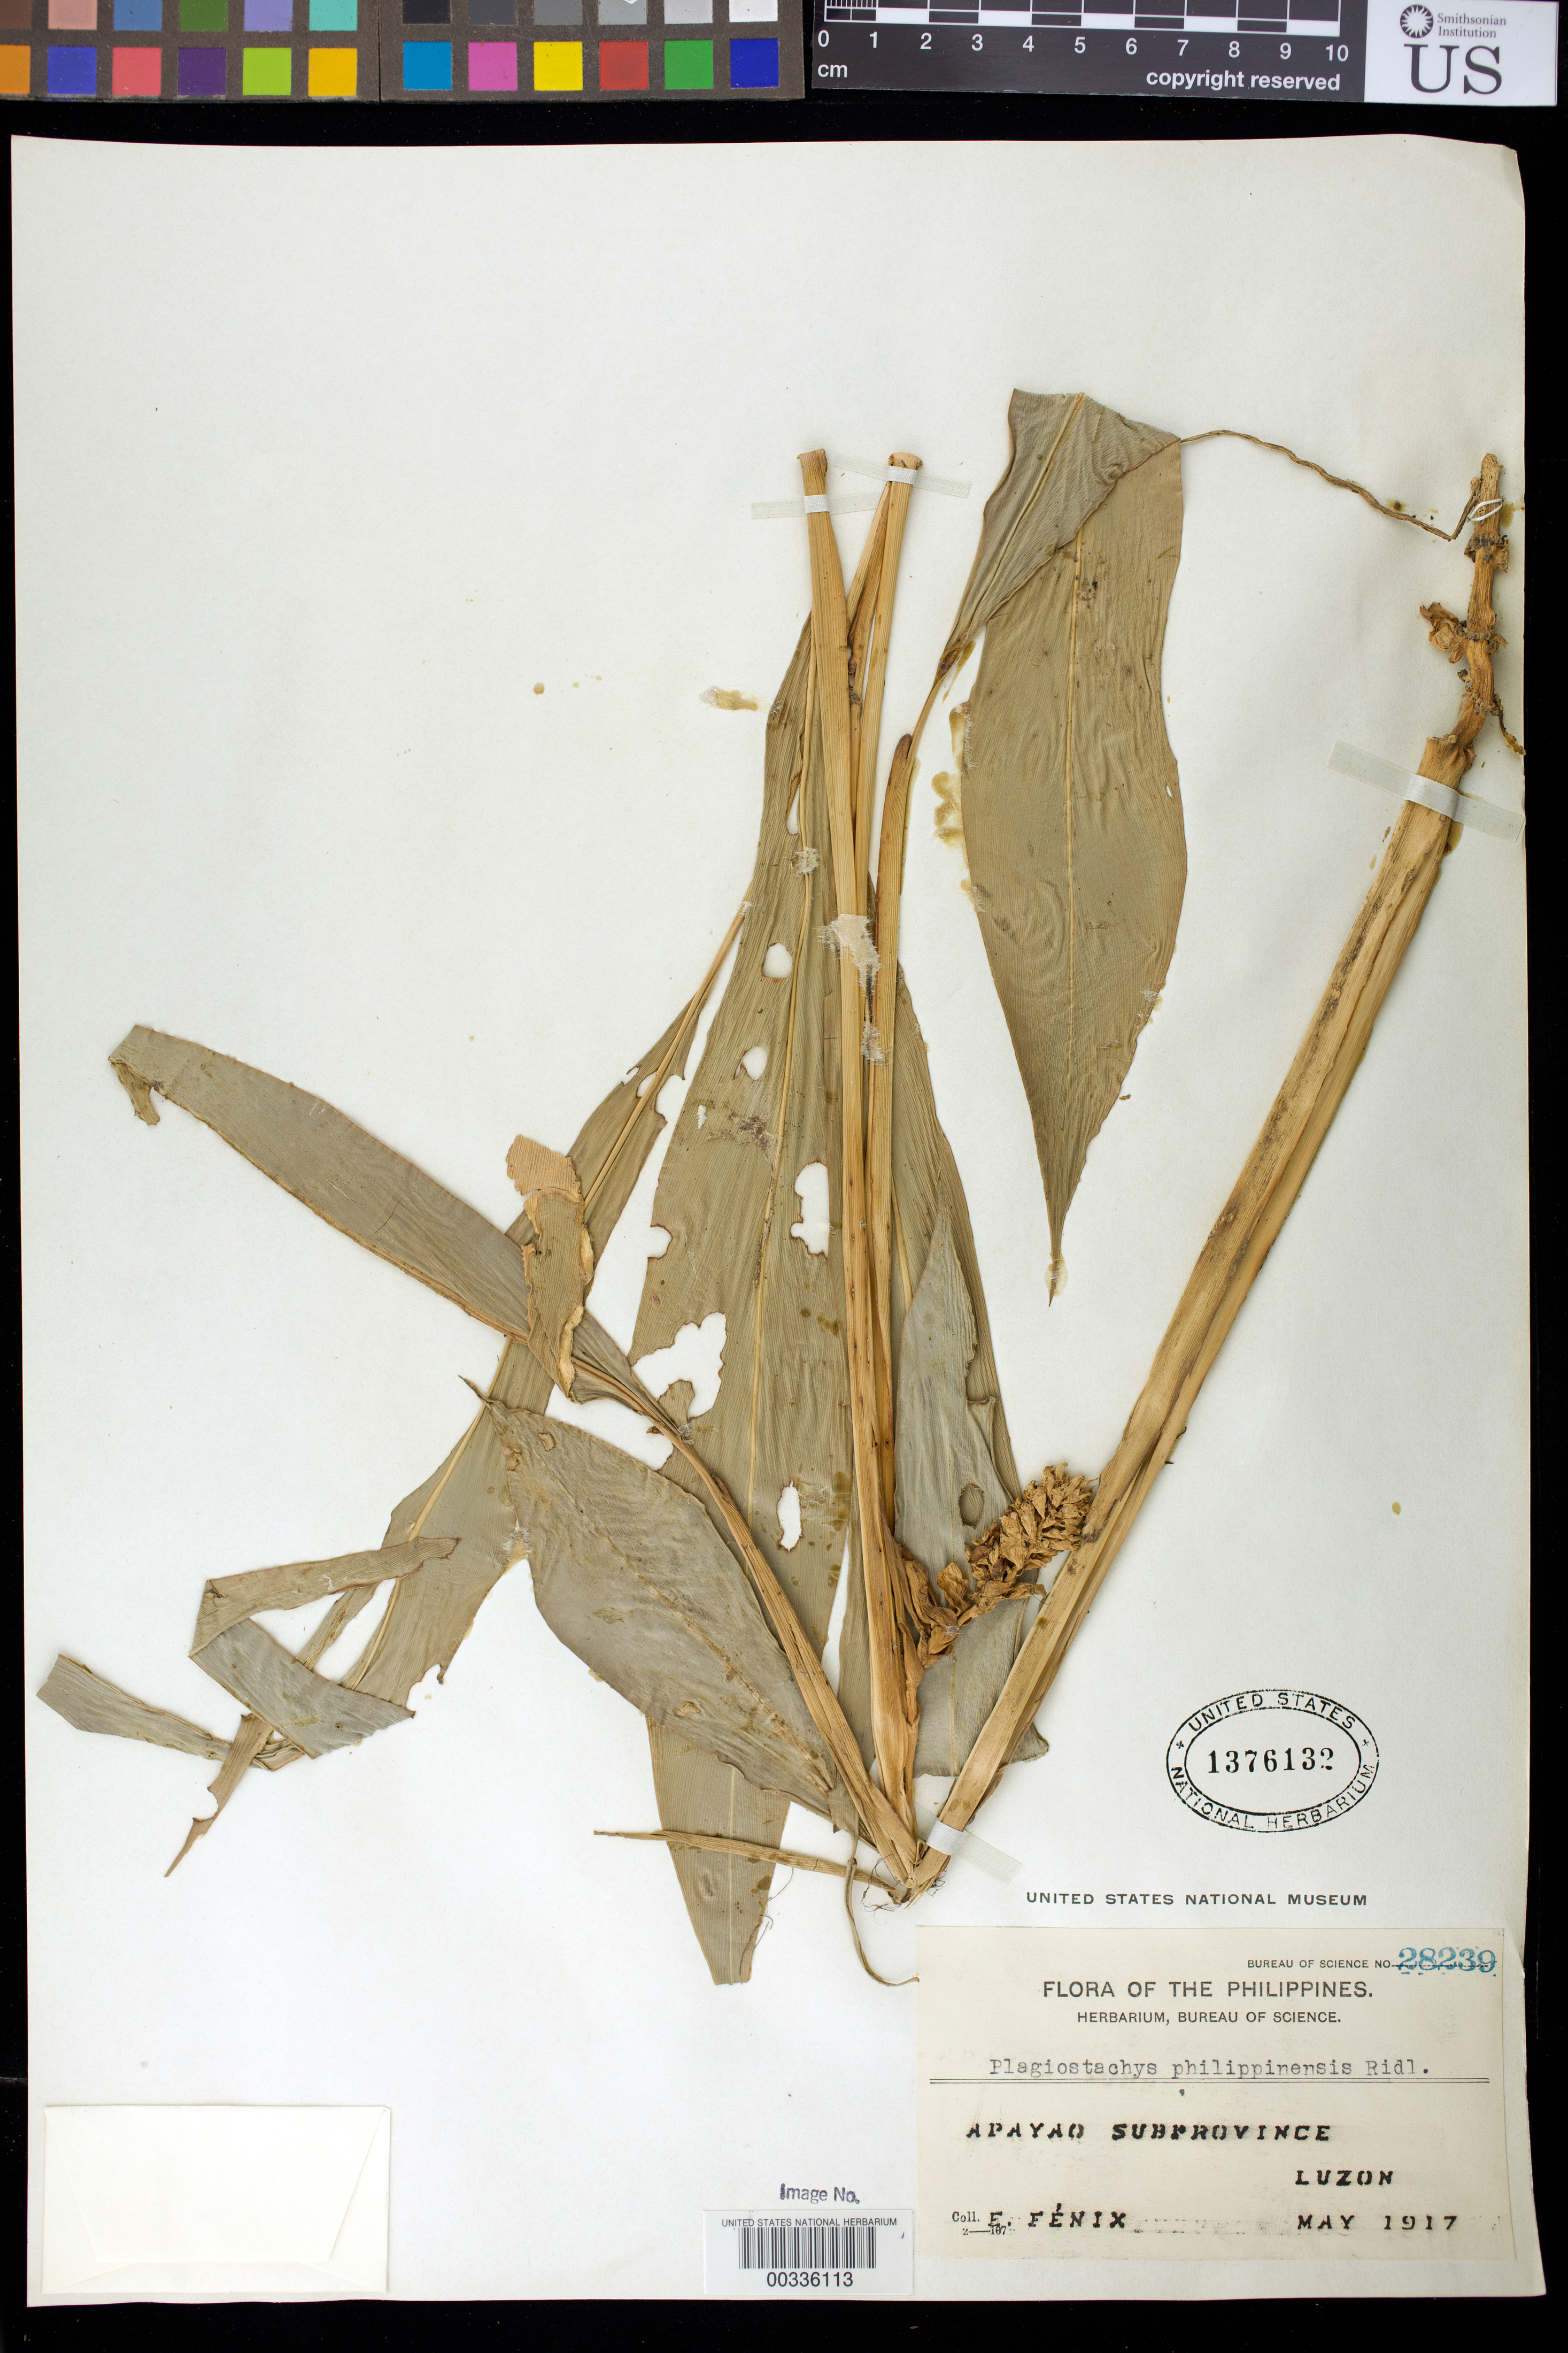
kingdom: Plantae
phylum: Tracheophyta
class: Liliopsida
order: Zingiberales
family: Zingiberaceae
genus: Plagiostachys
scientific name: Plagiostachys philippinensis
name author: Ridl. in Elmer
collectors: E. Fenix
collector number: Bur. Sci. 28239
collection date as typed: May 1917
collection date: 1917-05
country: Philippines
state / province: Cordillera (Administrative Region)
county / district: Apayao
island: Luzon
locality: Apayao subprov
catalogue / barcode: US 1376132